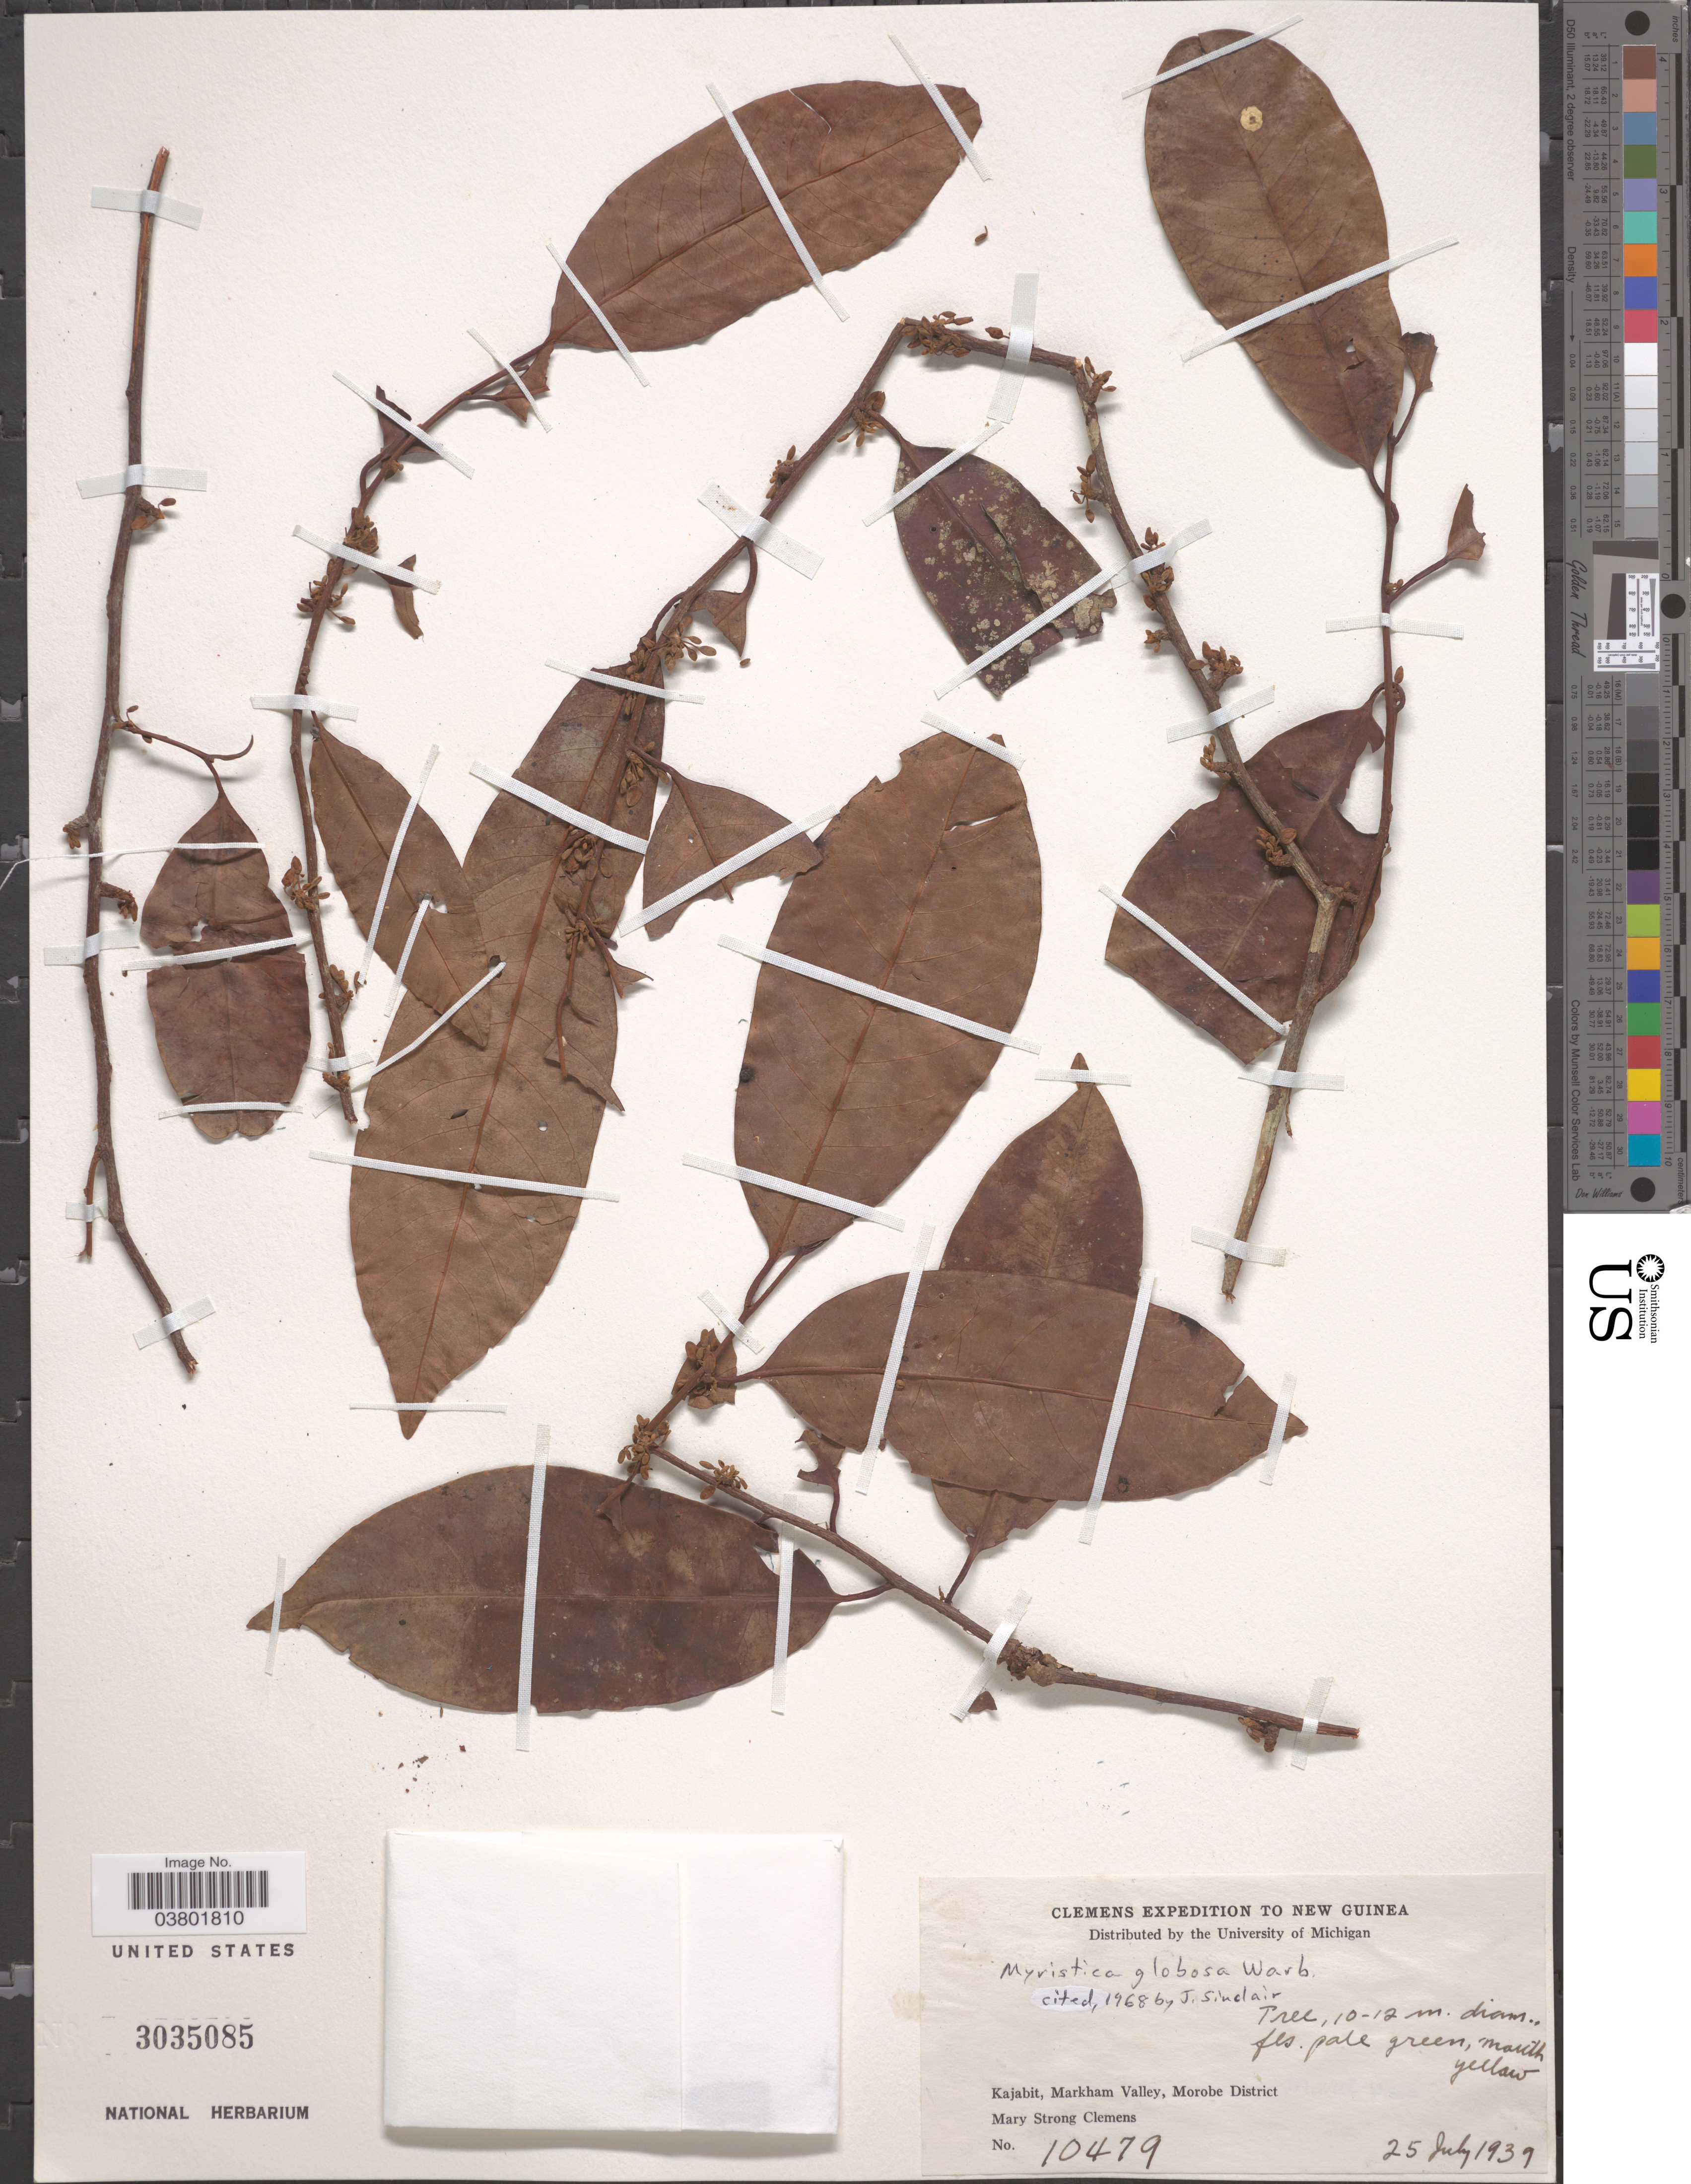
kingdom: Plantae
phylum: Tracheophyta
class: Magnoliopsida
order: Magnoliales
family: Myristicaceae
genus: Myristica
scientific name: Myristica globosa subsp. globosa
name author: Warb.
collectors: M. S. Clemens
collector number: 10479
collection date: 1939-07-25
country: Papua New Guinea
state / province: Morobe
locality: New Guinea. Kajabit, Markham Valley, Morobe District.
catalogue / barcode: US 3035085